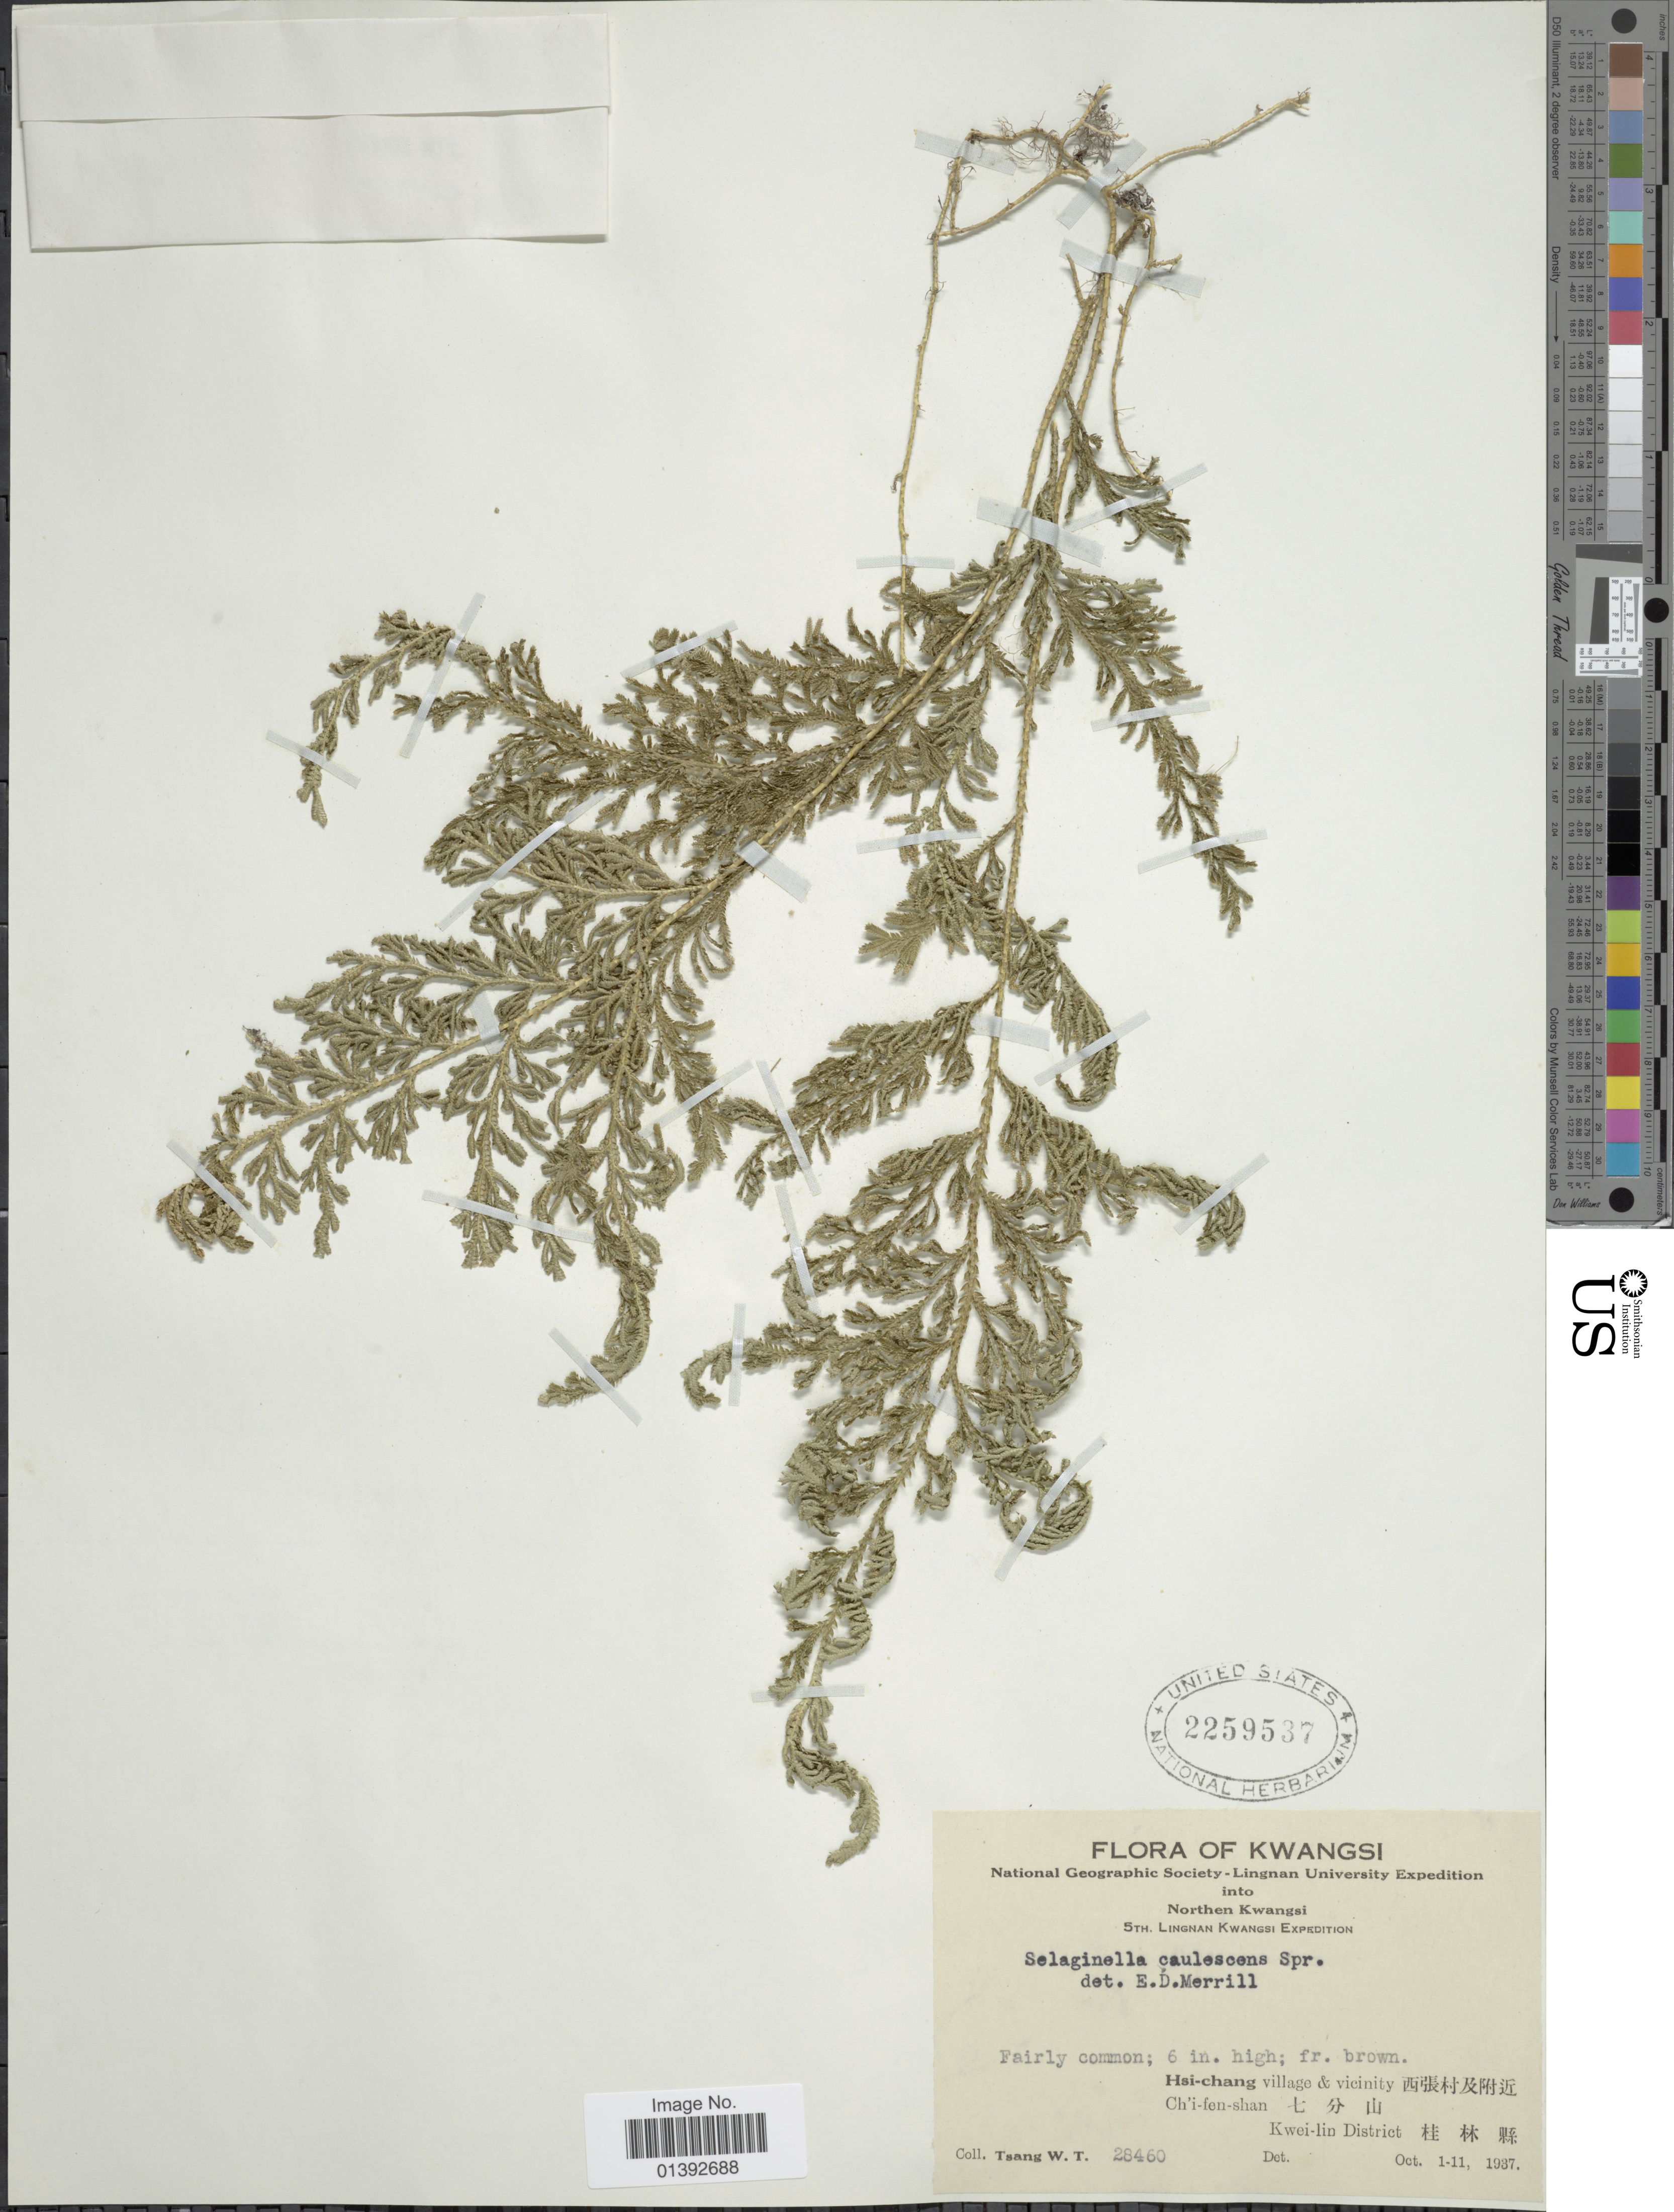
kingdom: Plantae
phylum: Tracheophyta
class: Lycopodiopsida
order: Selaginellales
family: Selaginellaceae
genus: Selaginella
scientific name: Selaginella involvens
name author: (Sw.) Spring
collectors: W. T. Tsang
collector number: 28460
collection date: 1937-10-01/1937-10-11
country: China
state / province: Guangxi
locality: Kwangsi, Northen Kwangsi, Hsi-chang village & vicinity, Ch'i-fen-shan, Kwei-lin district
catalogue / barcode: US 2259537